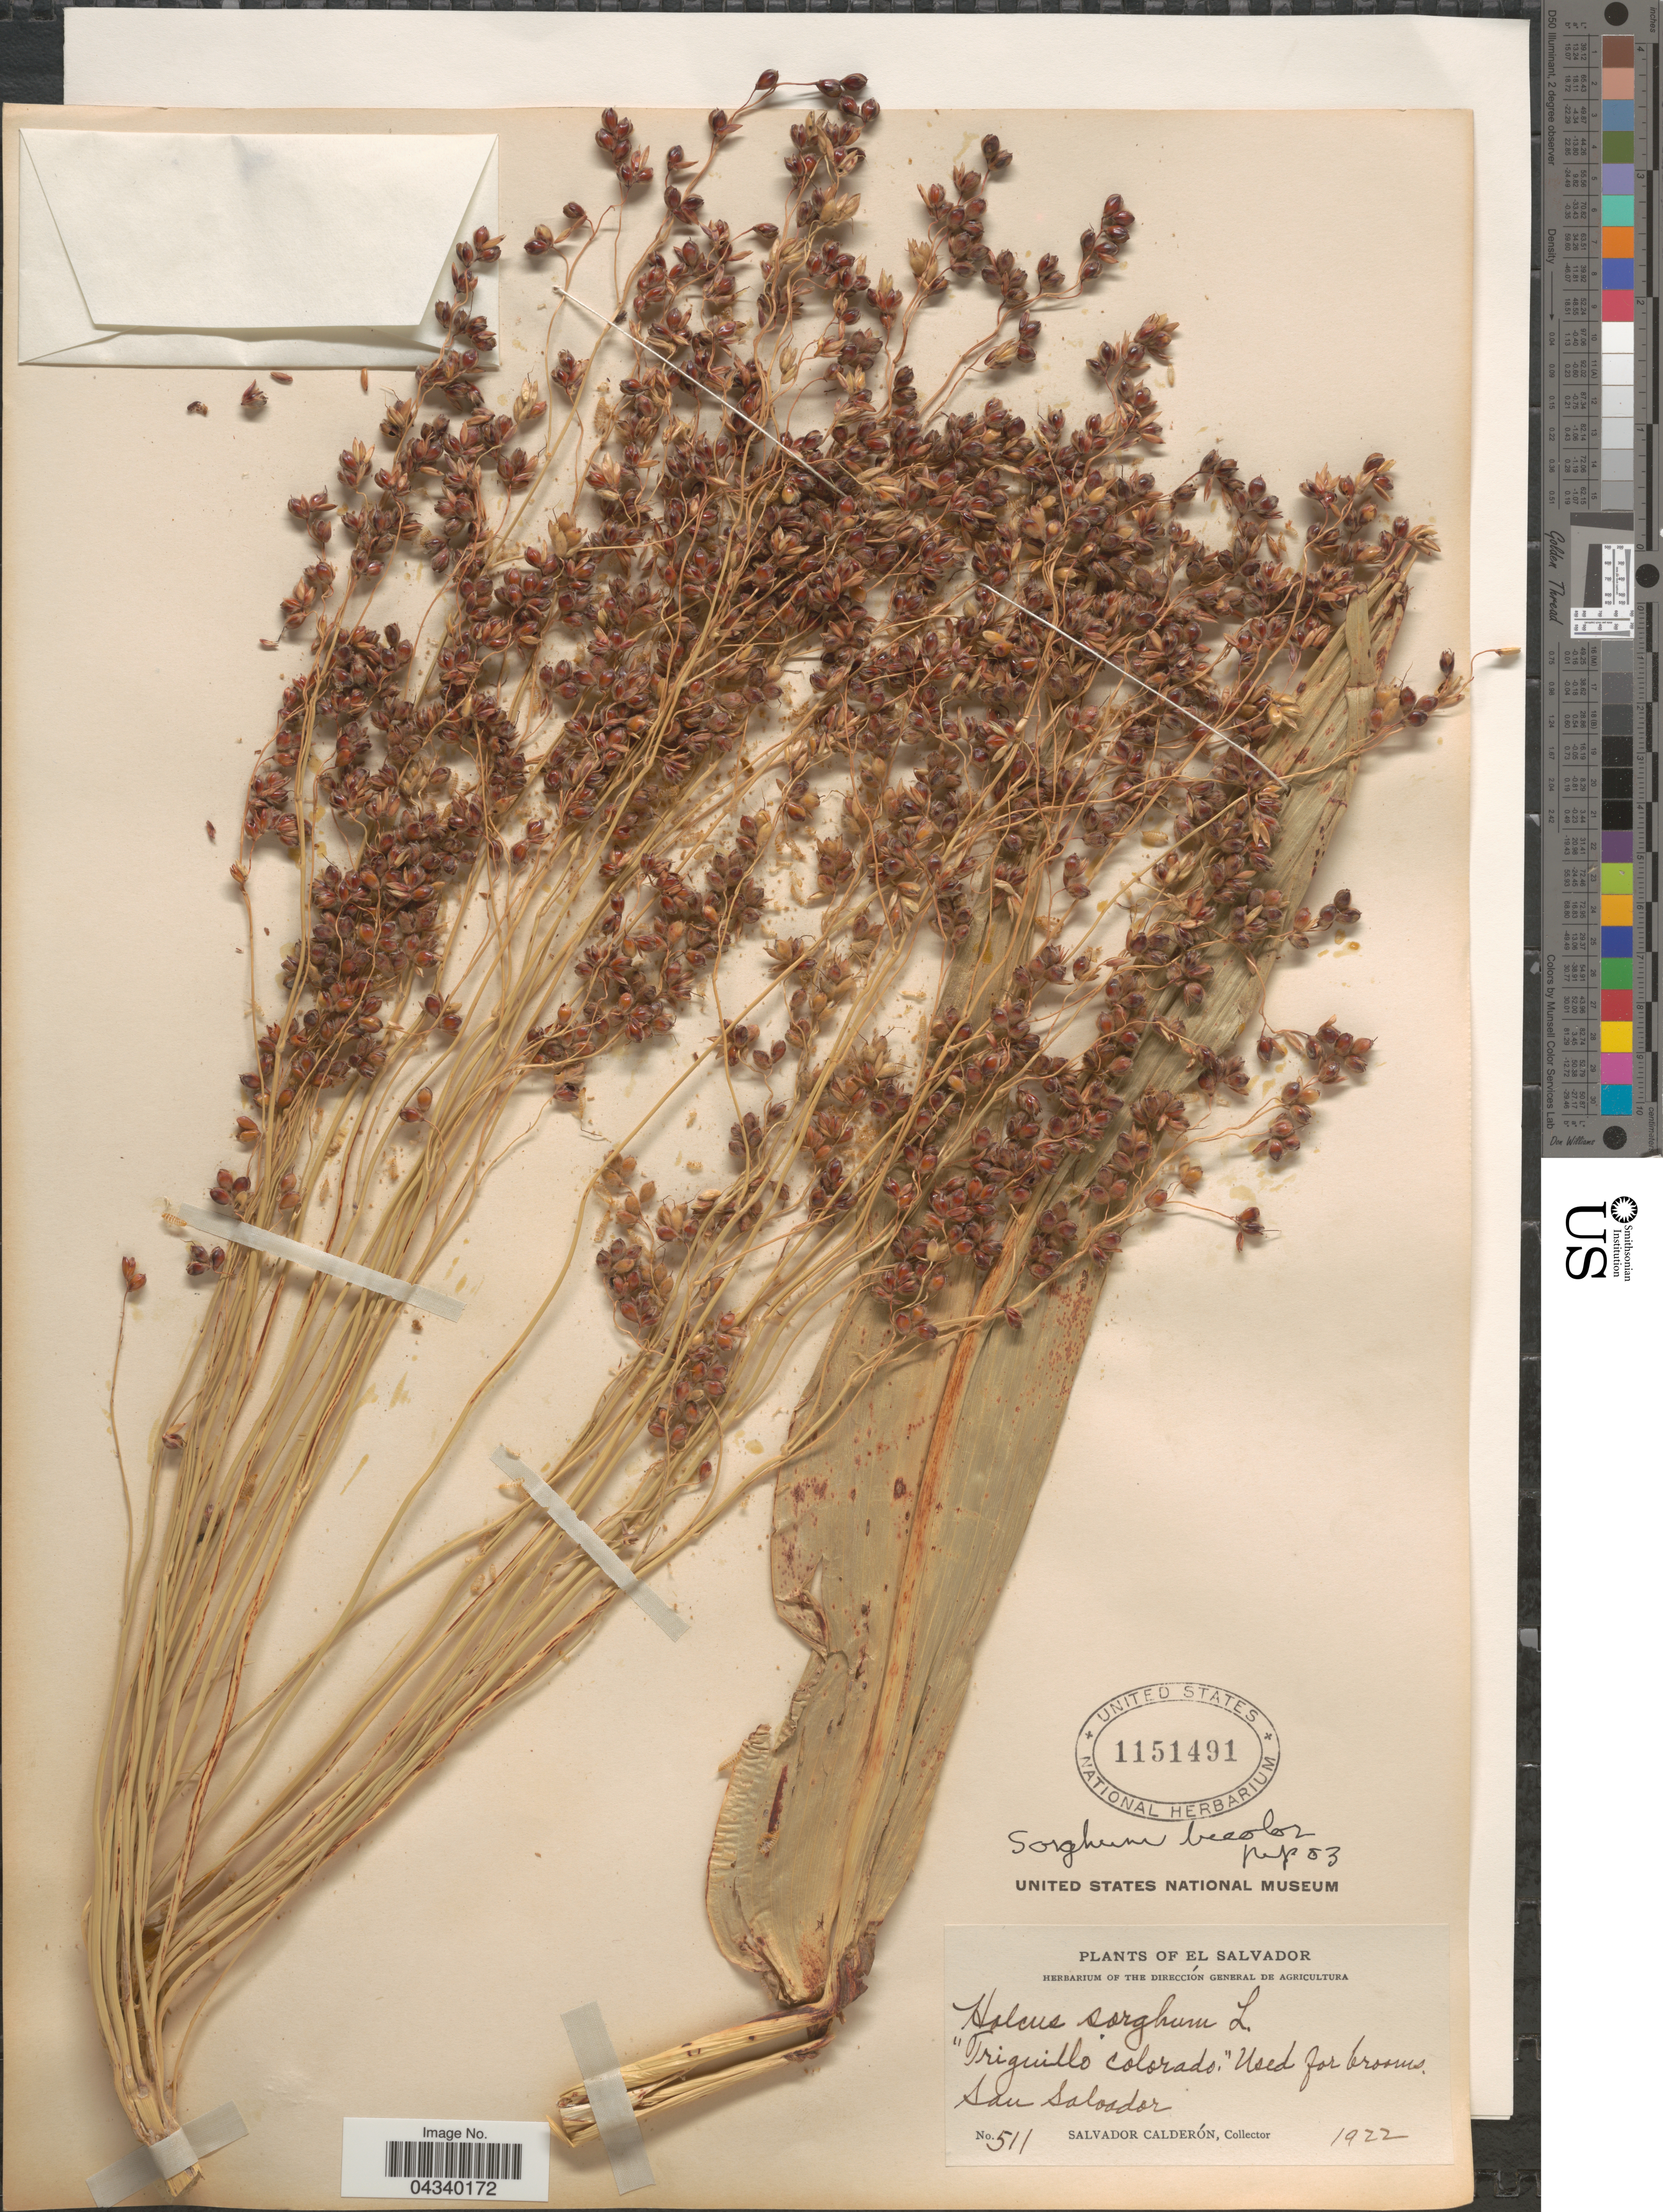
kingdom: Plantae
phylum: Tracheophyta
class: Liliopsida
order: Poales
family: Poaceae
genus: Sorghum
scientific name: Sorghum bicolor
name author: (L.) Moench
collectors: S. Calderón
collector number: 511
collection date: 1922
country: El Salvador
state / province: San Salvador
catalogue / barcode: US 1151491